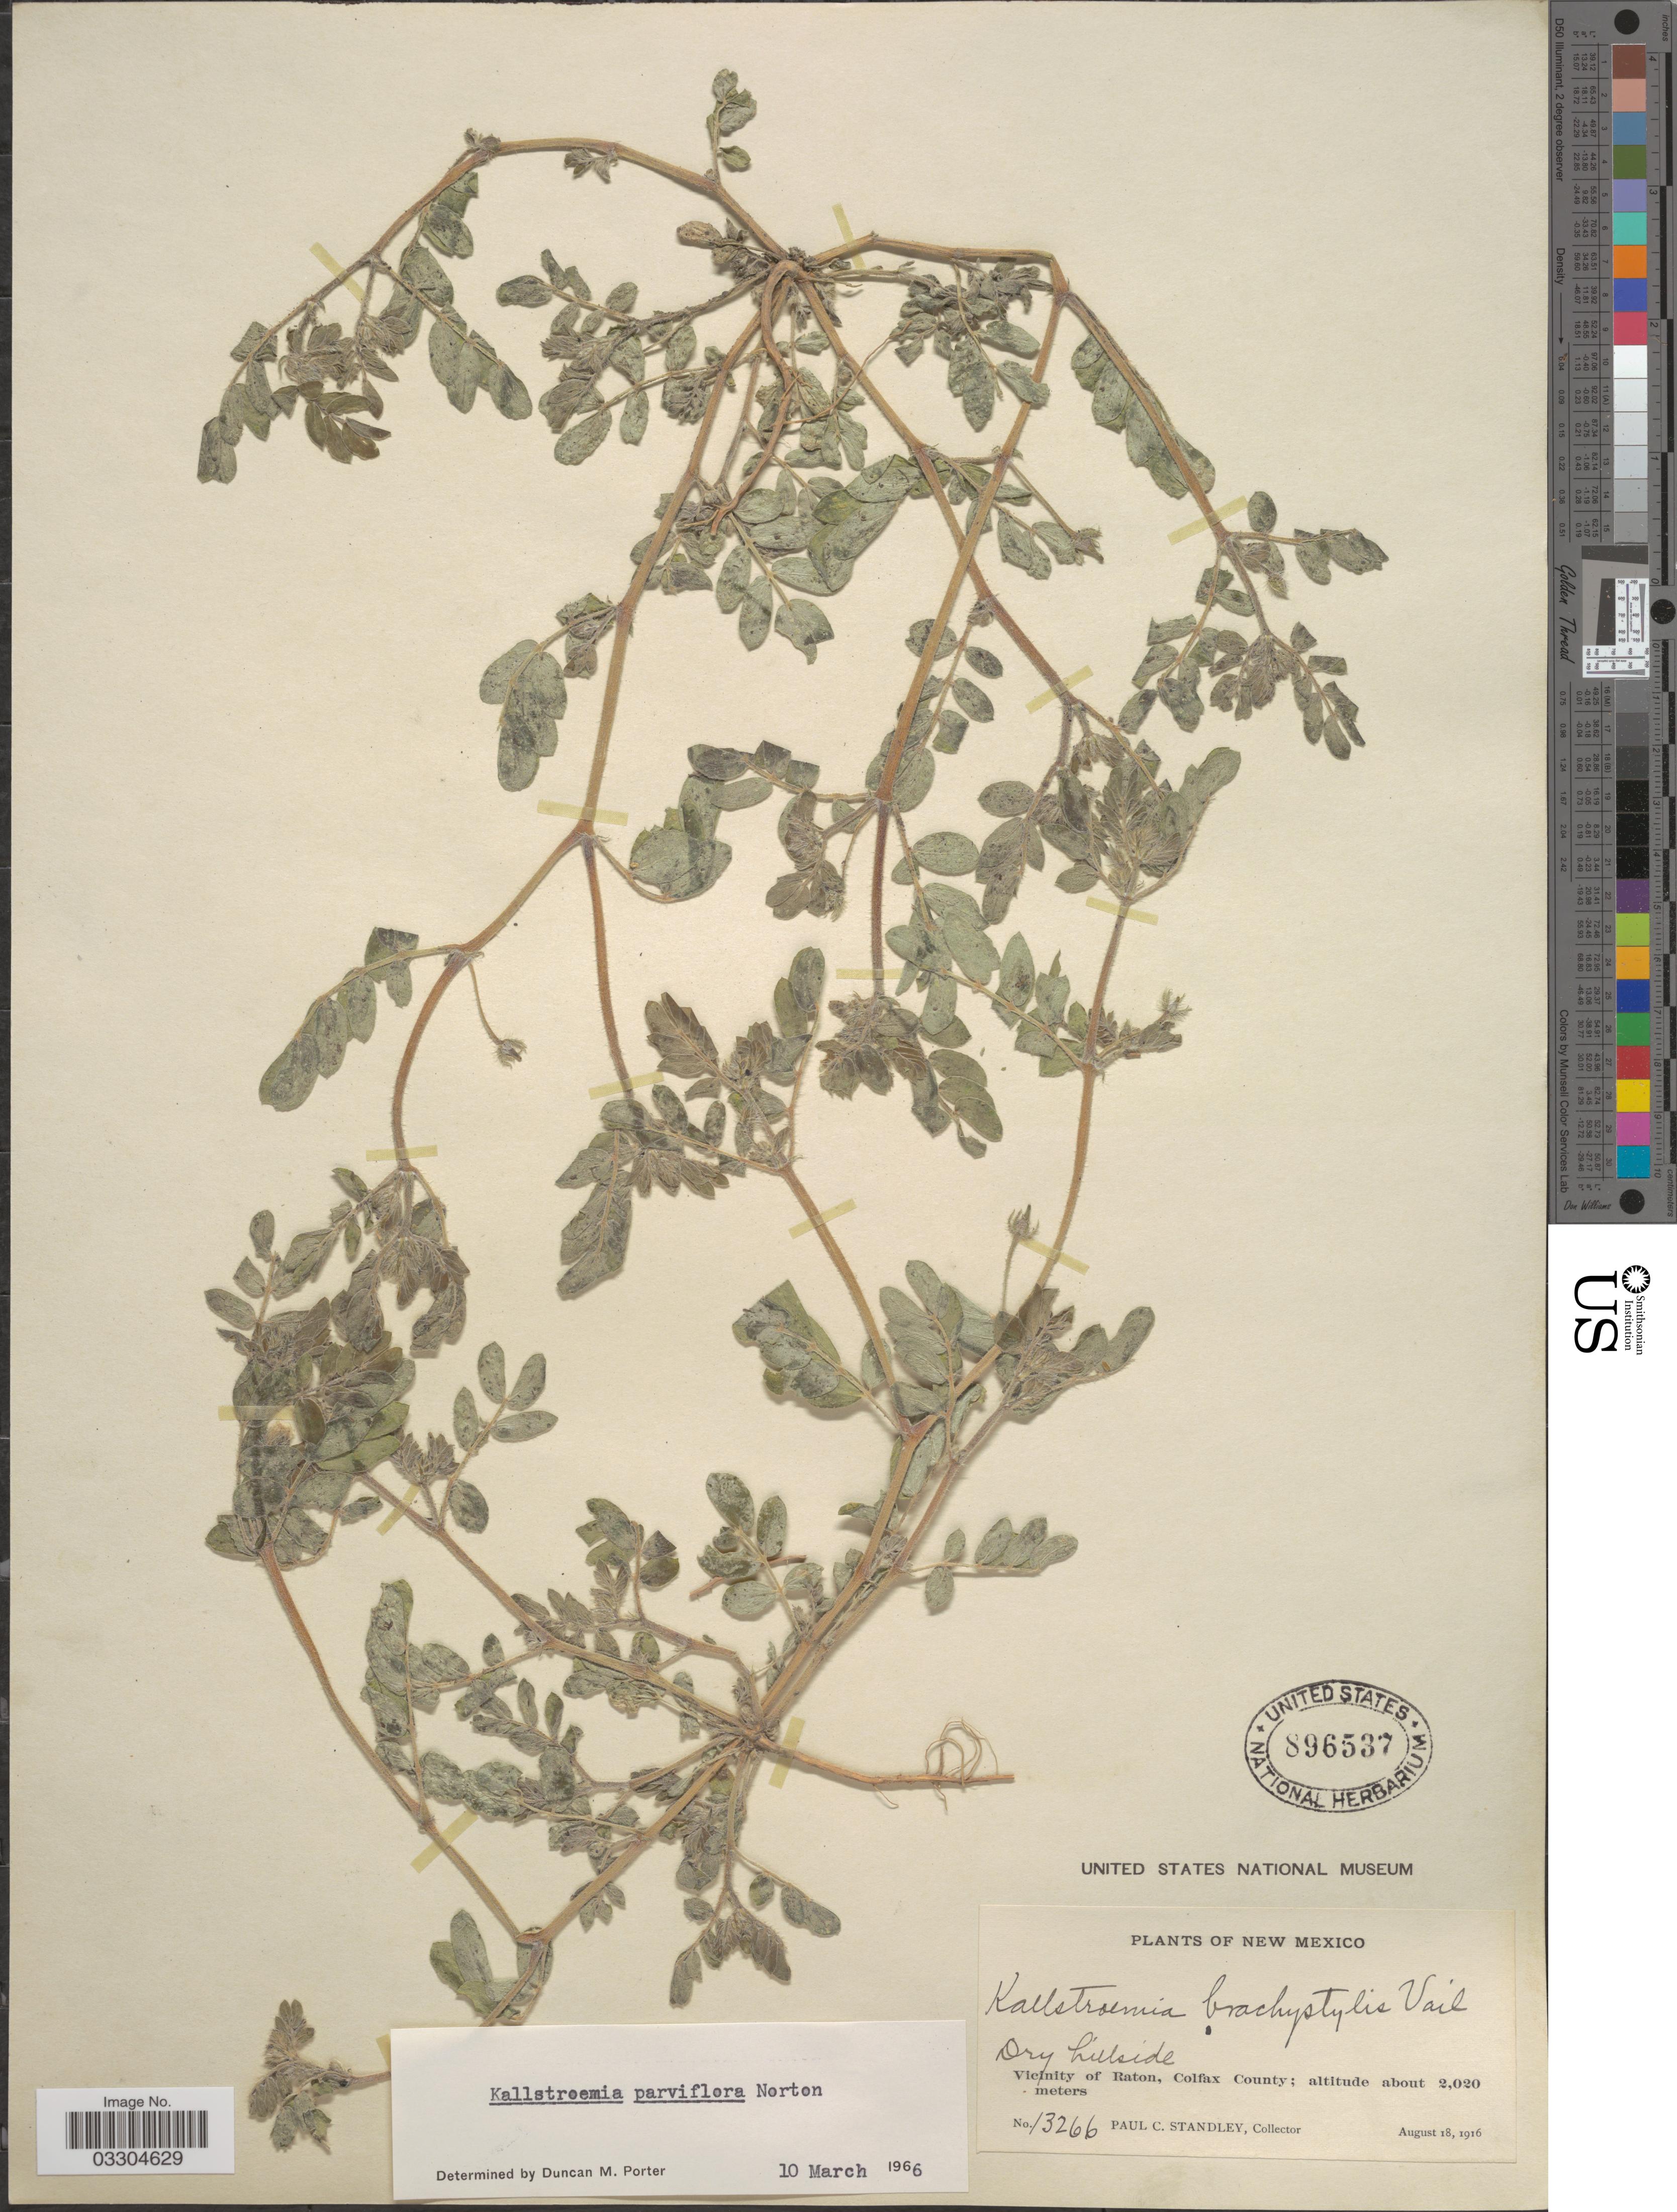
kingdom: Plantae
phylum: Tracheophyta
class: Magnoliopsida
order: Zygophyllales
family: Zygophyllaceae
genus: Kallstroemia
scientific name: Kallstroemia parviflora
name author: Norton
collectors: P. C. Standley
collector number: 13266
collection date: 1916-08-18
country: United States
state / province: New Mexico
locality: Vicinity of Raton, Colfax County.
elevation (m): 2020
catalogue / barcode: US 896537